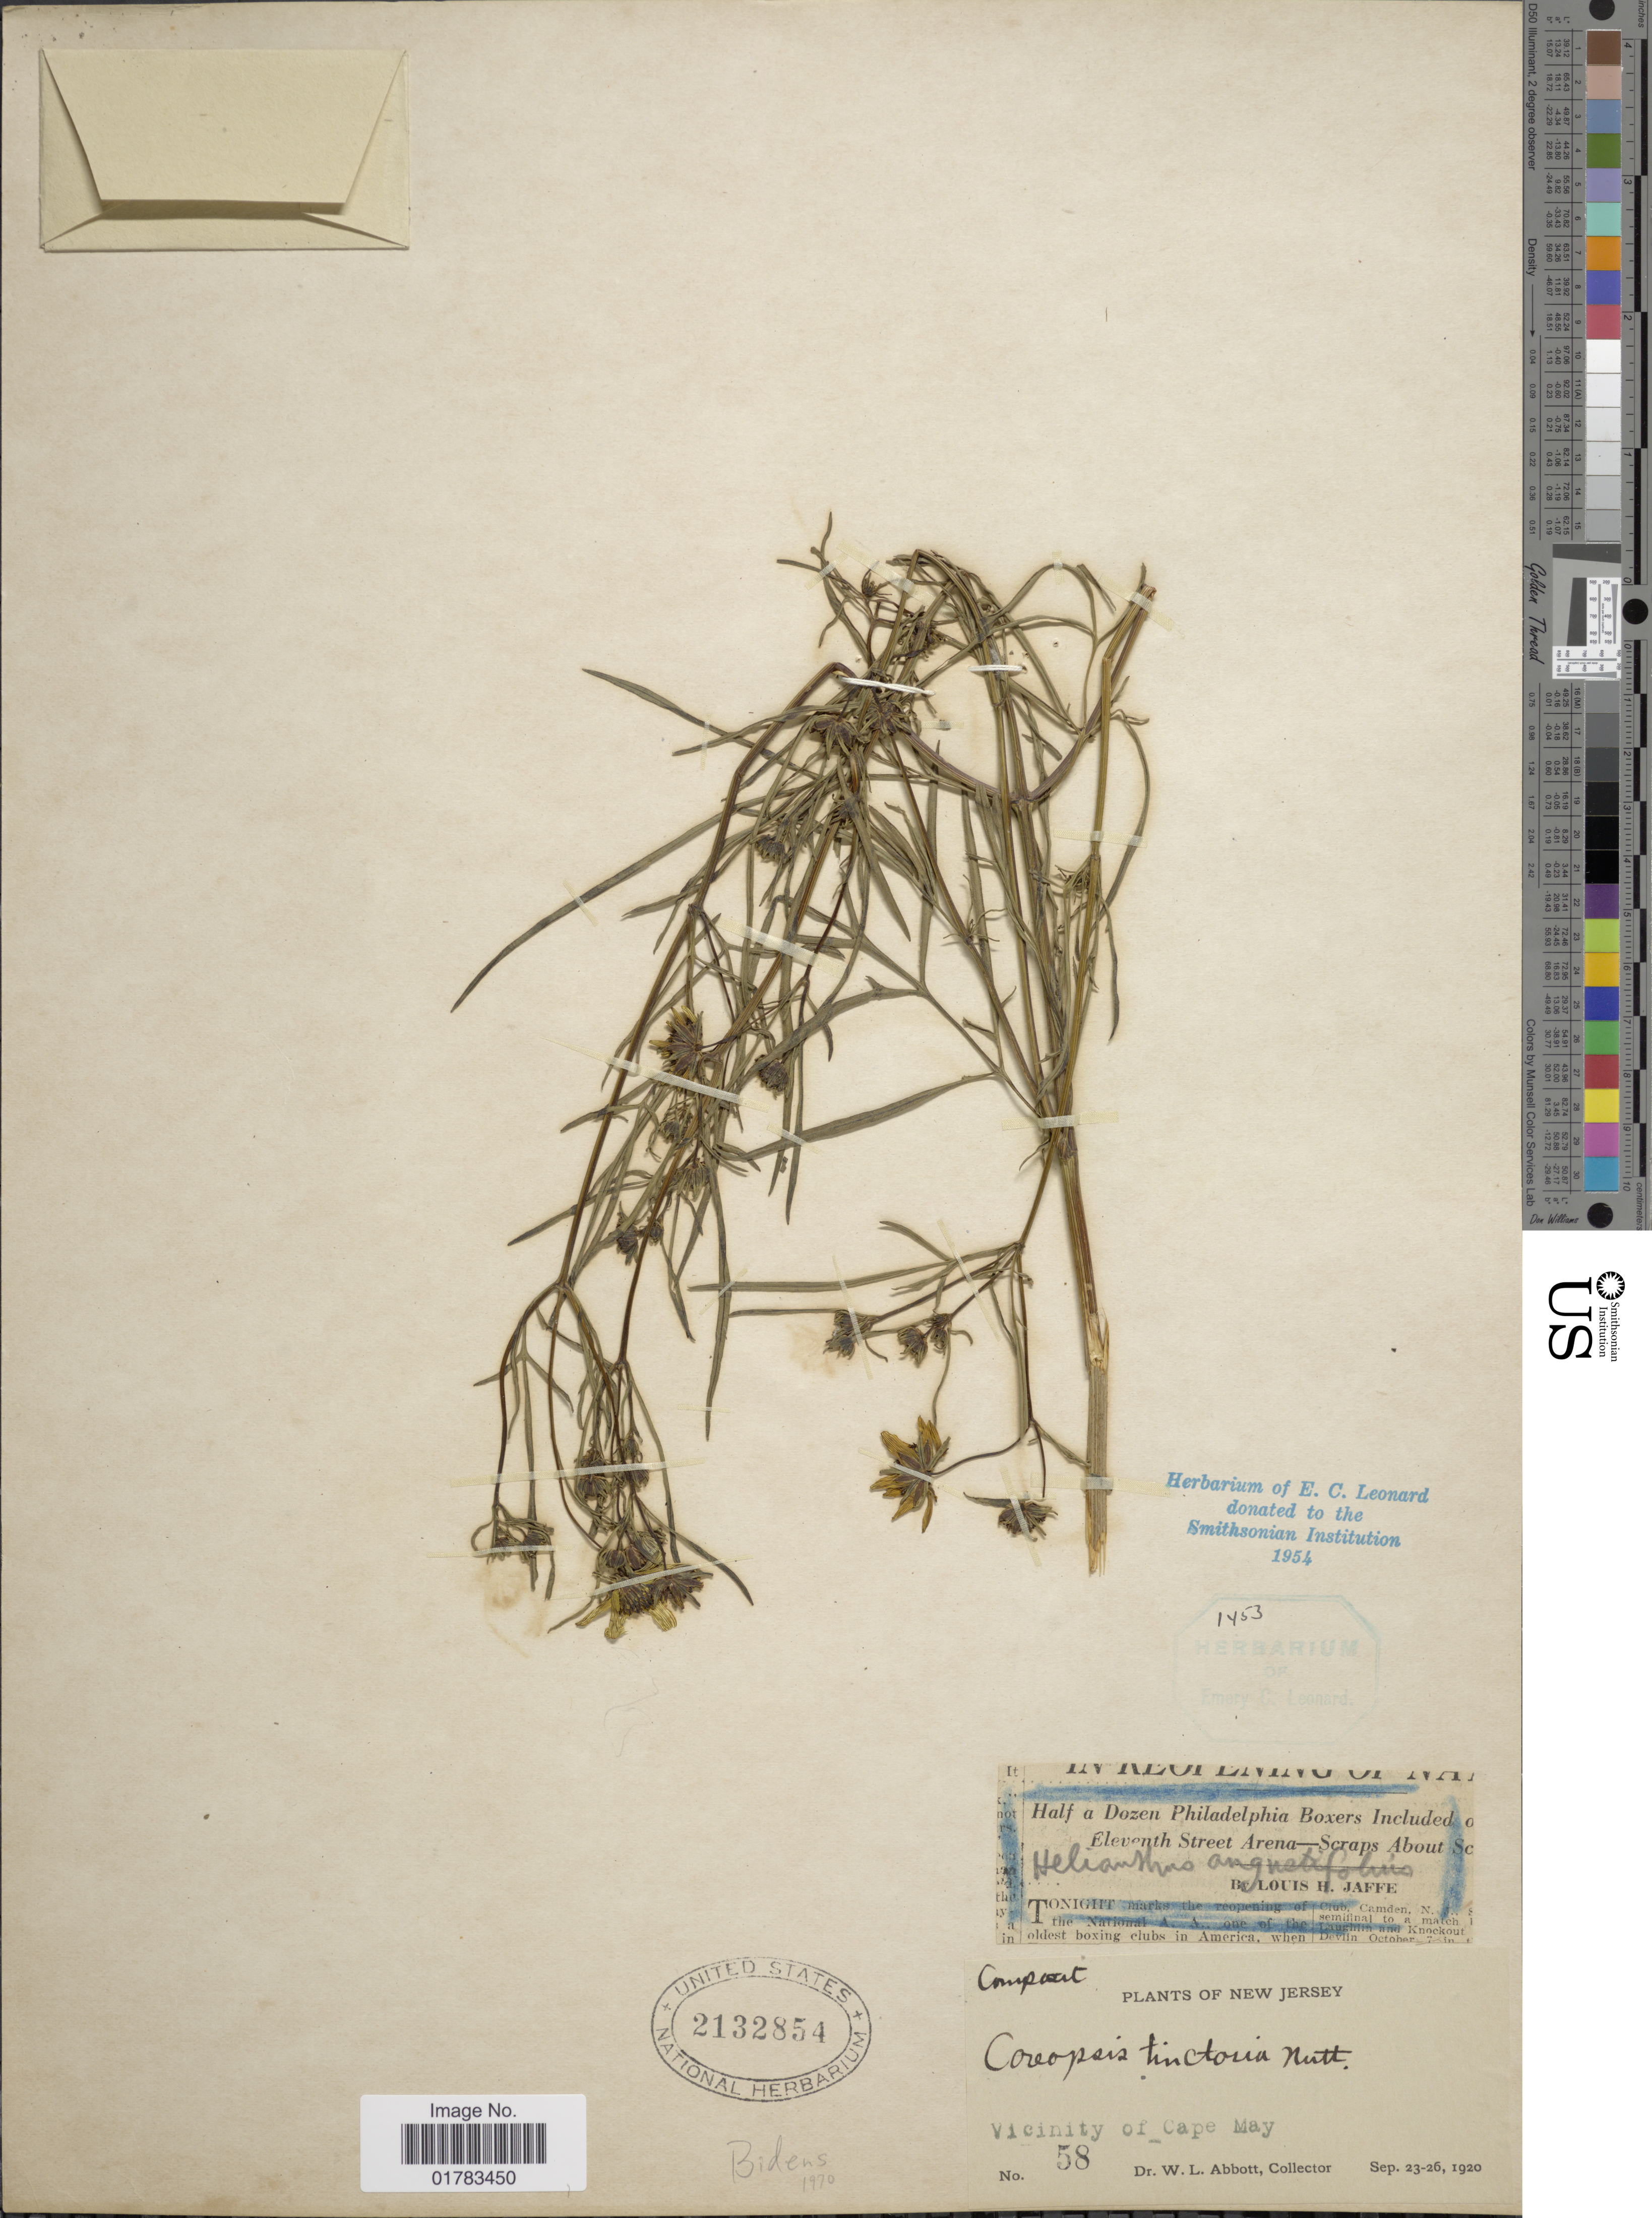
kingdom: Plantae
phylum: Tracheophyta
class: Magnoliopsida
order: Asterales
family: Asteraceae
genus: Coreopsis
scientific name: Coreopsis tinctoria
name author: Nutt.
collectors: W. L. Abbott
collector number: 58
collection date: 1920-09-23/1920-09-26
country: United States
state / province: New Jersey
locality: Vicinity of Cape May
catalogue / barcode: US 2132854